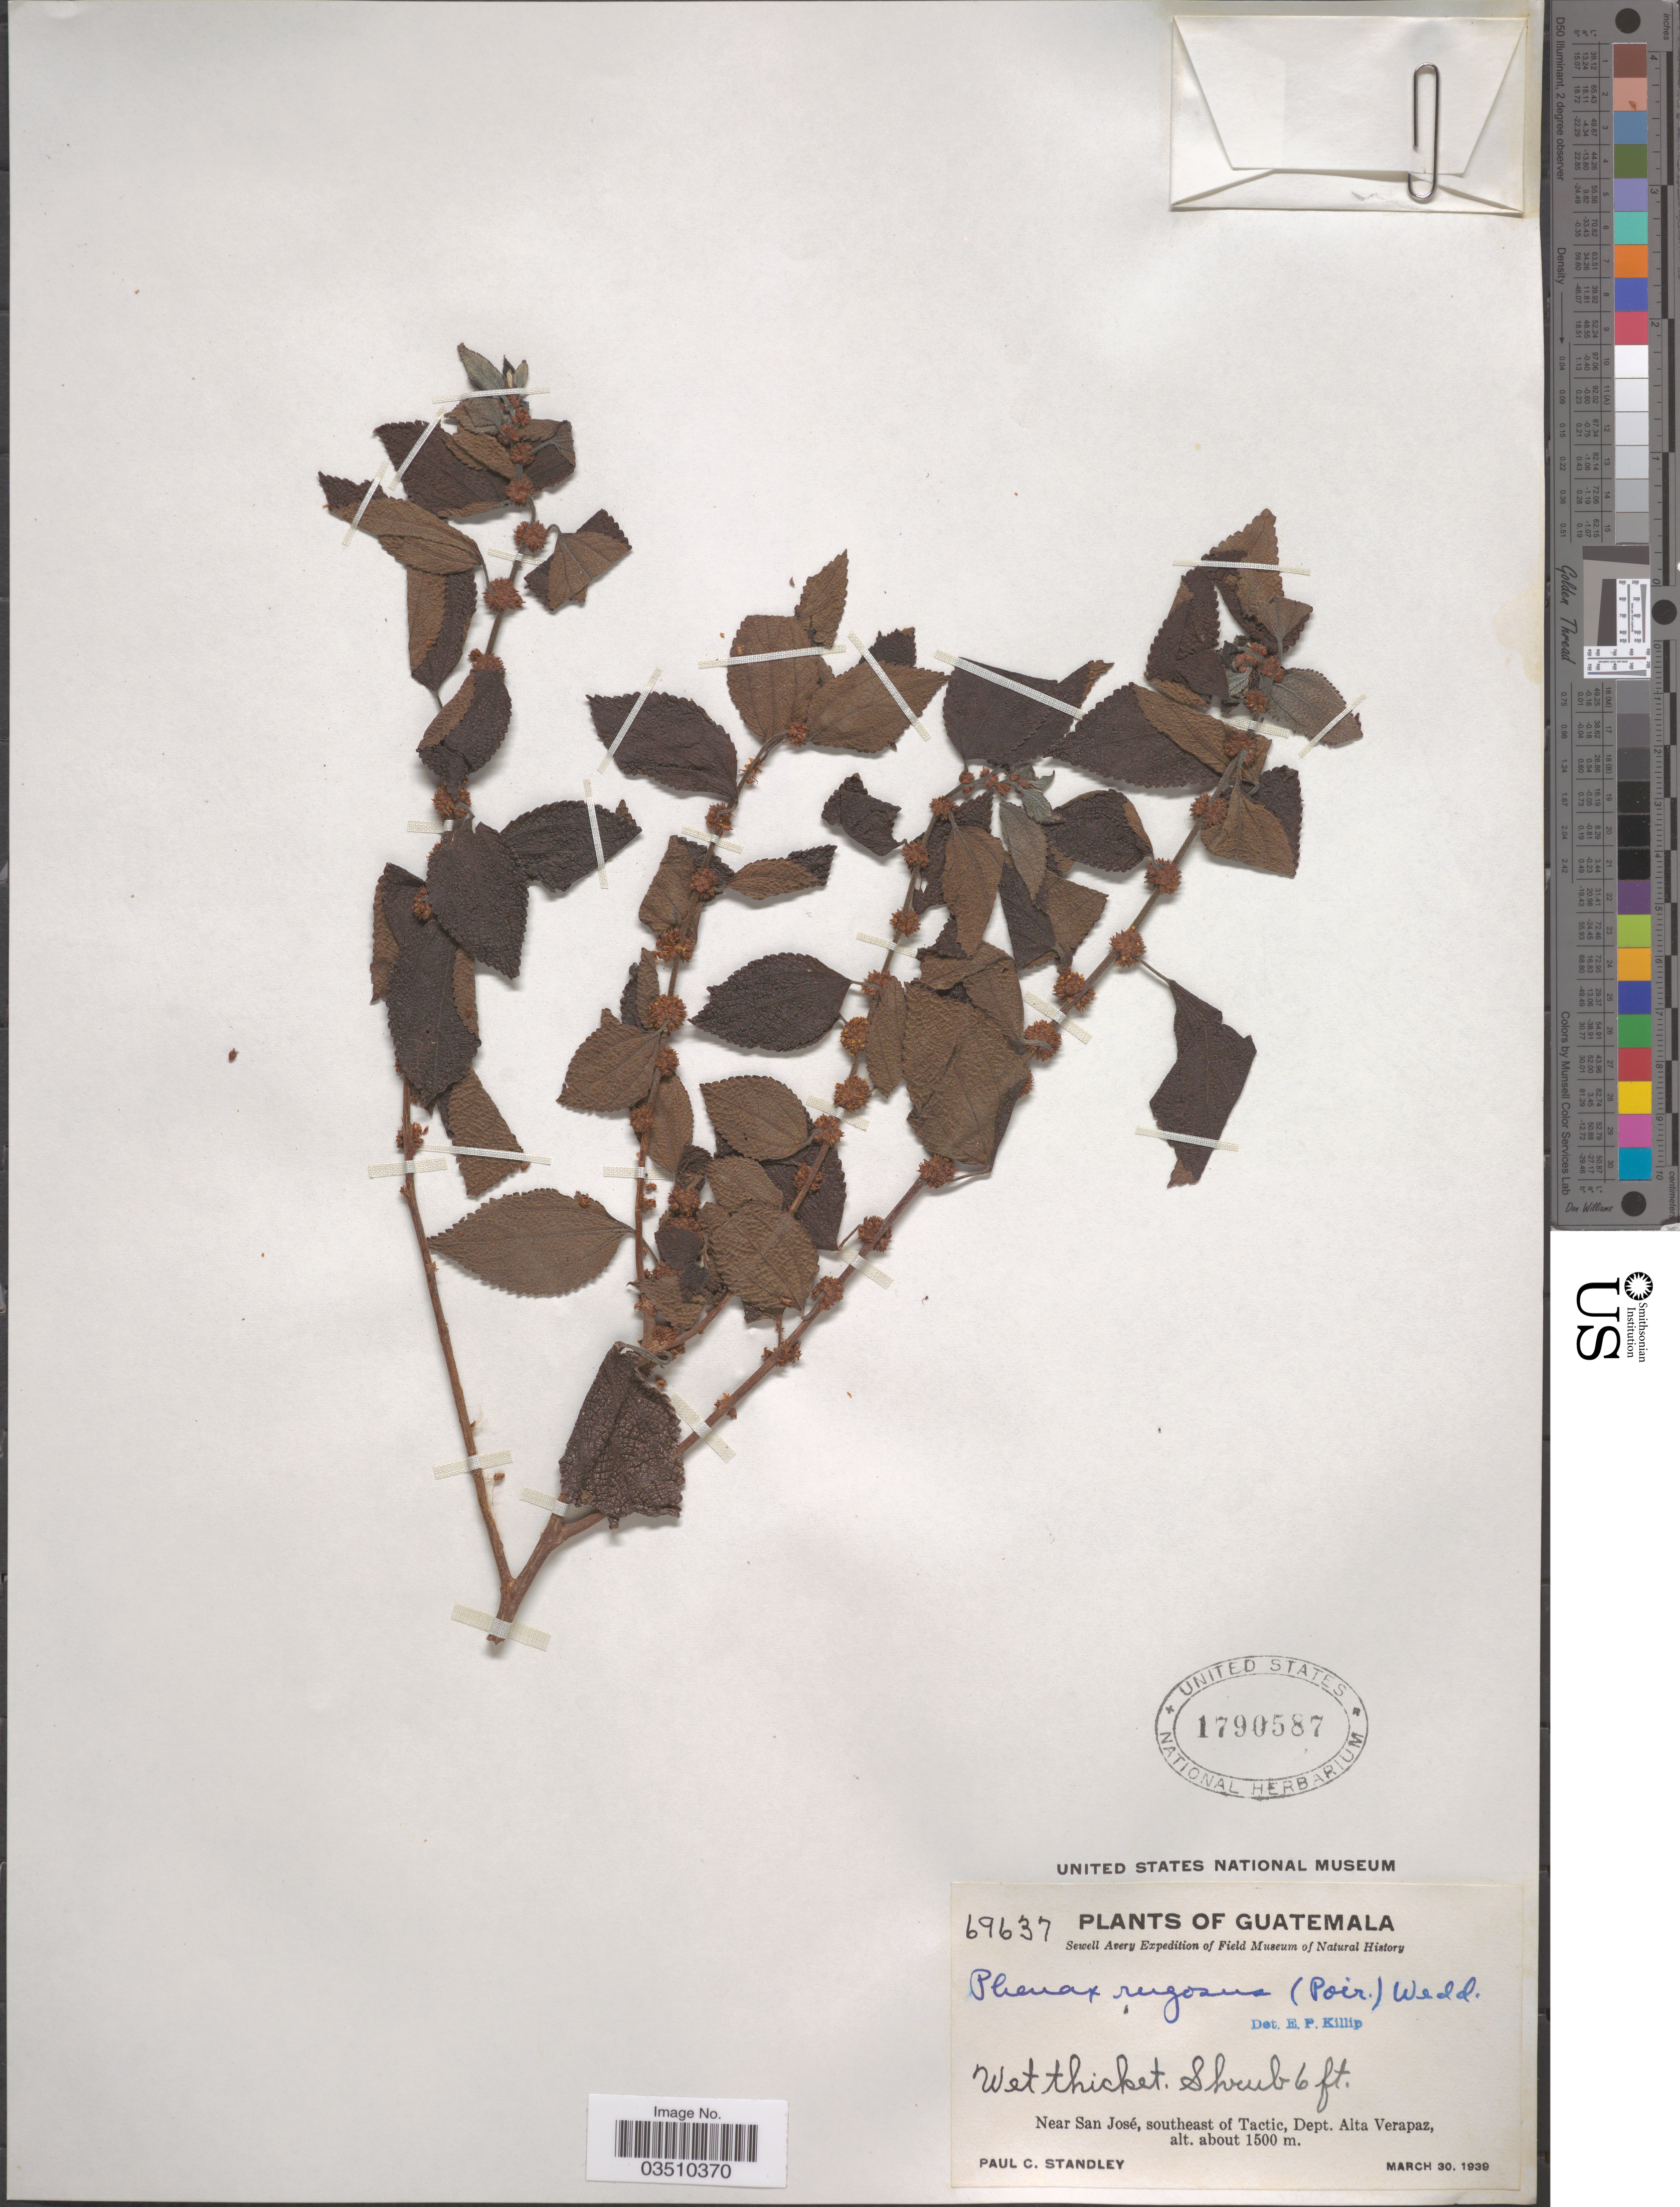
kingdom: Plantae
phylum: Tracheophyta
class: Magnoliopsida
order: Rosales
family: Urticaceae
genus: Phenax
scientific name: Phenax rugosus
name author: (Poir.) Wedd.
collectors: P. C. Standley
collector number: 69637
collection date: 1939-03-30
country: Guatemala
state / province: Alta Verapaz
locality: Near San José, southeast of Tactic, Dept. Alta Verapaz.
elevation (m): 1500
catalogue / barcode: US 1790587